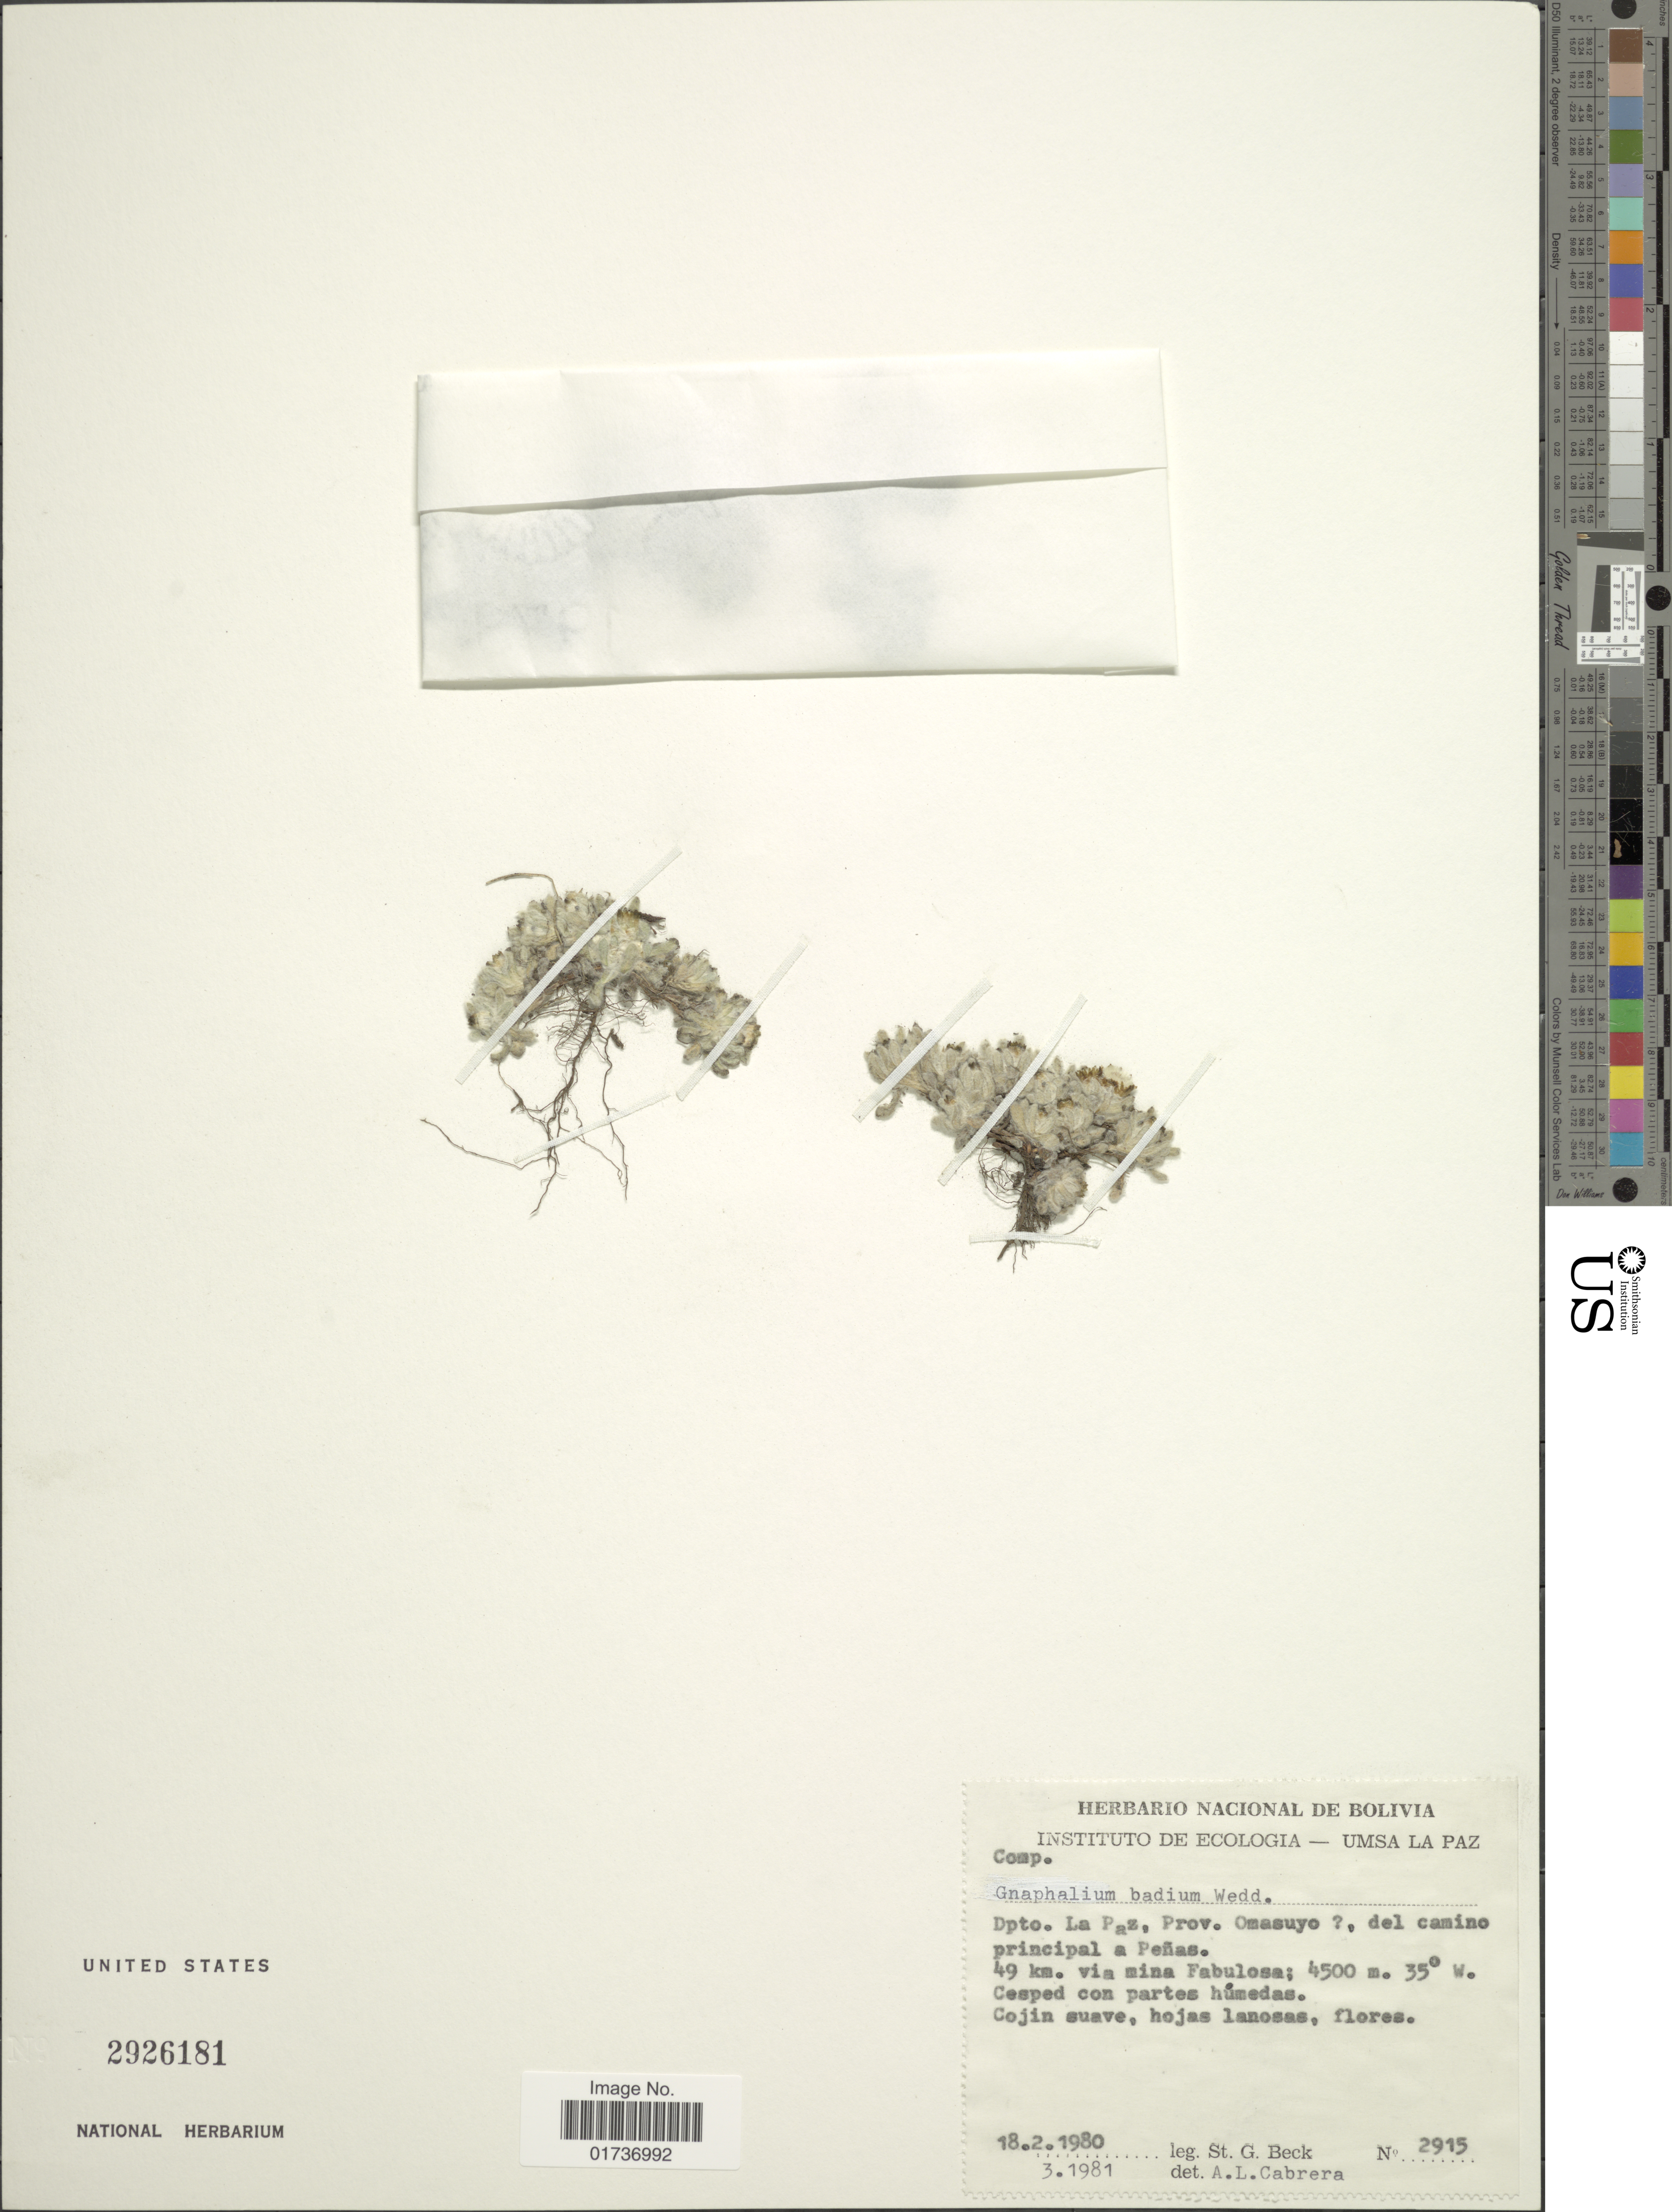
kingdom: Plantae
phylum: Tracheophyta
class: Magnoliopsida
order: Asterales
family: Asteraceae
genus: Gnaphalium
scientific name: Gnaphalium badium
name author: Wedd.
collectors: S. G. Beck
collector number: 2915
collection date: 1980-02-18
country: Bolivia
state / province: La Paz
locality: Dpto La Paz. Prov. Omasuyu [unsure placement], del camino principal a Peñas. 49 km. via mina Fabulosa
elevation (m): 4500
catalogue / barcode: US 2926181